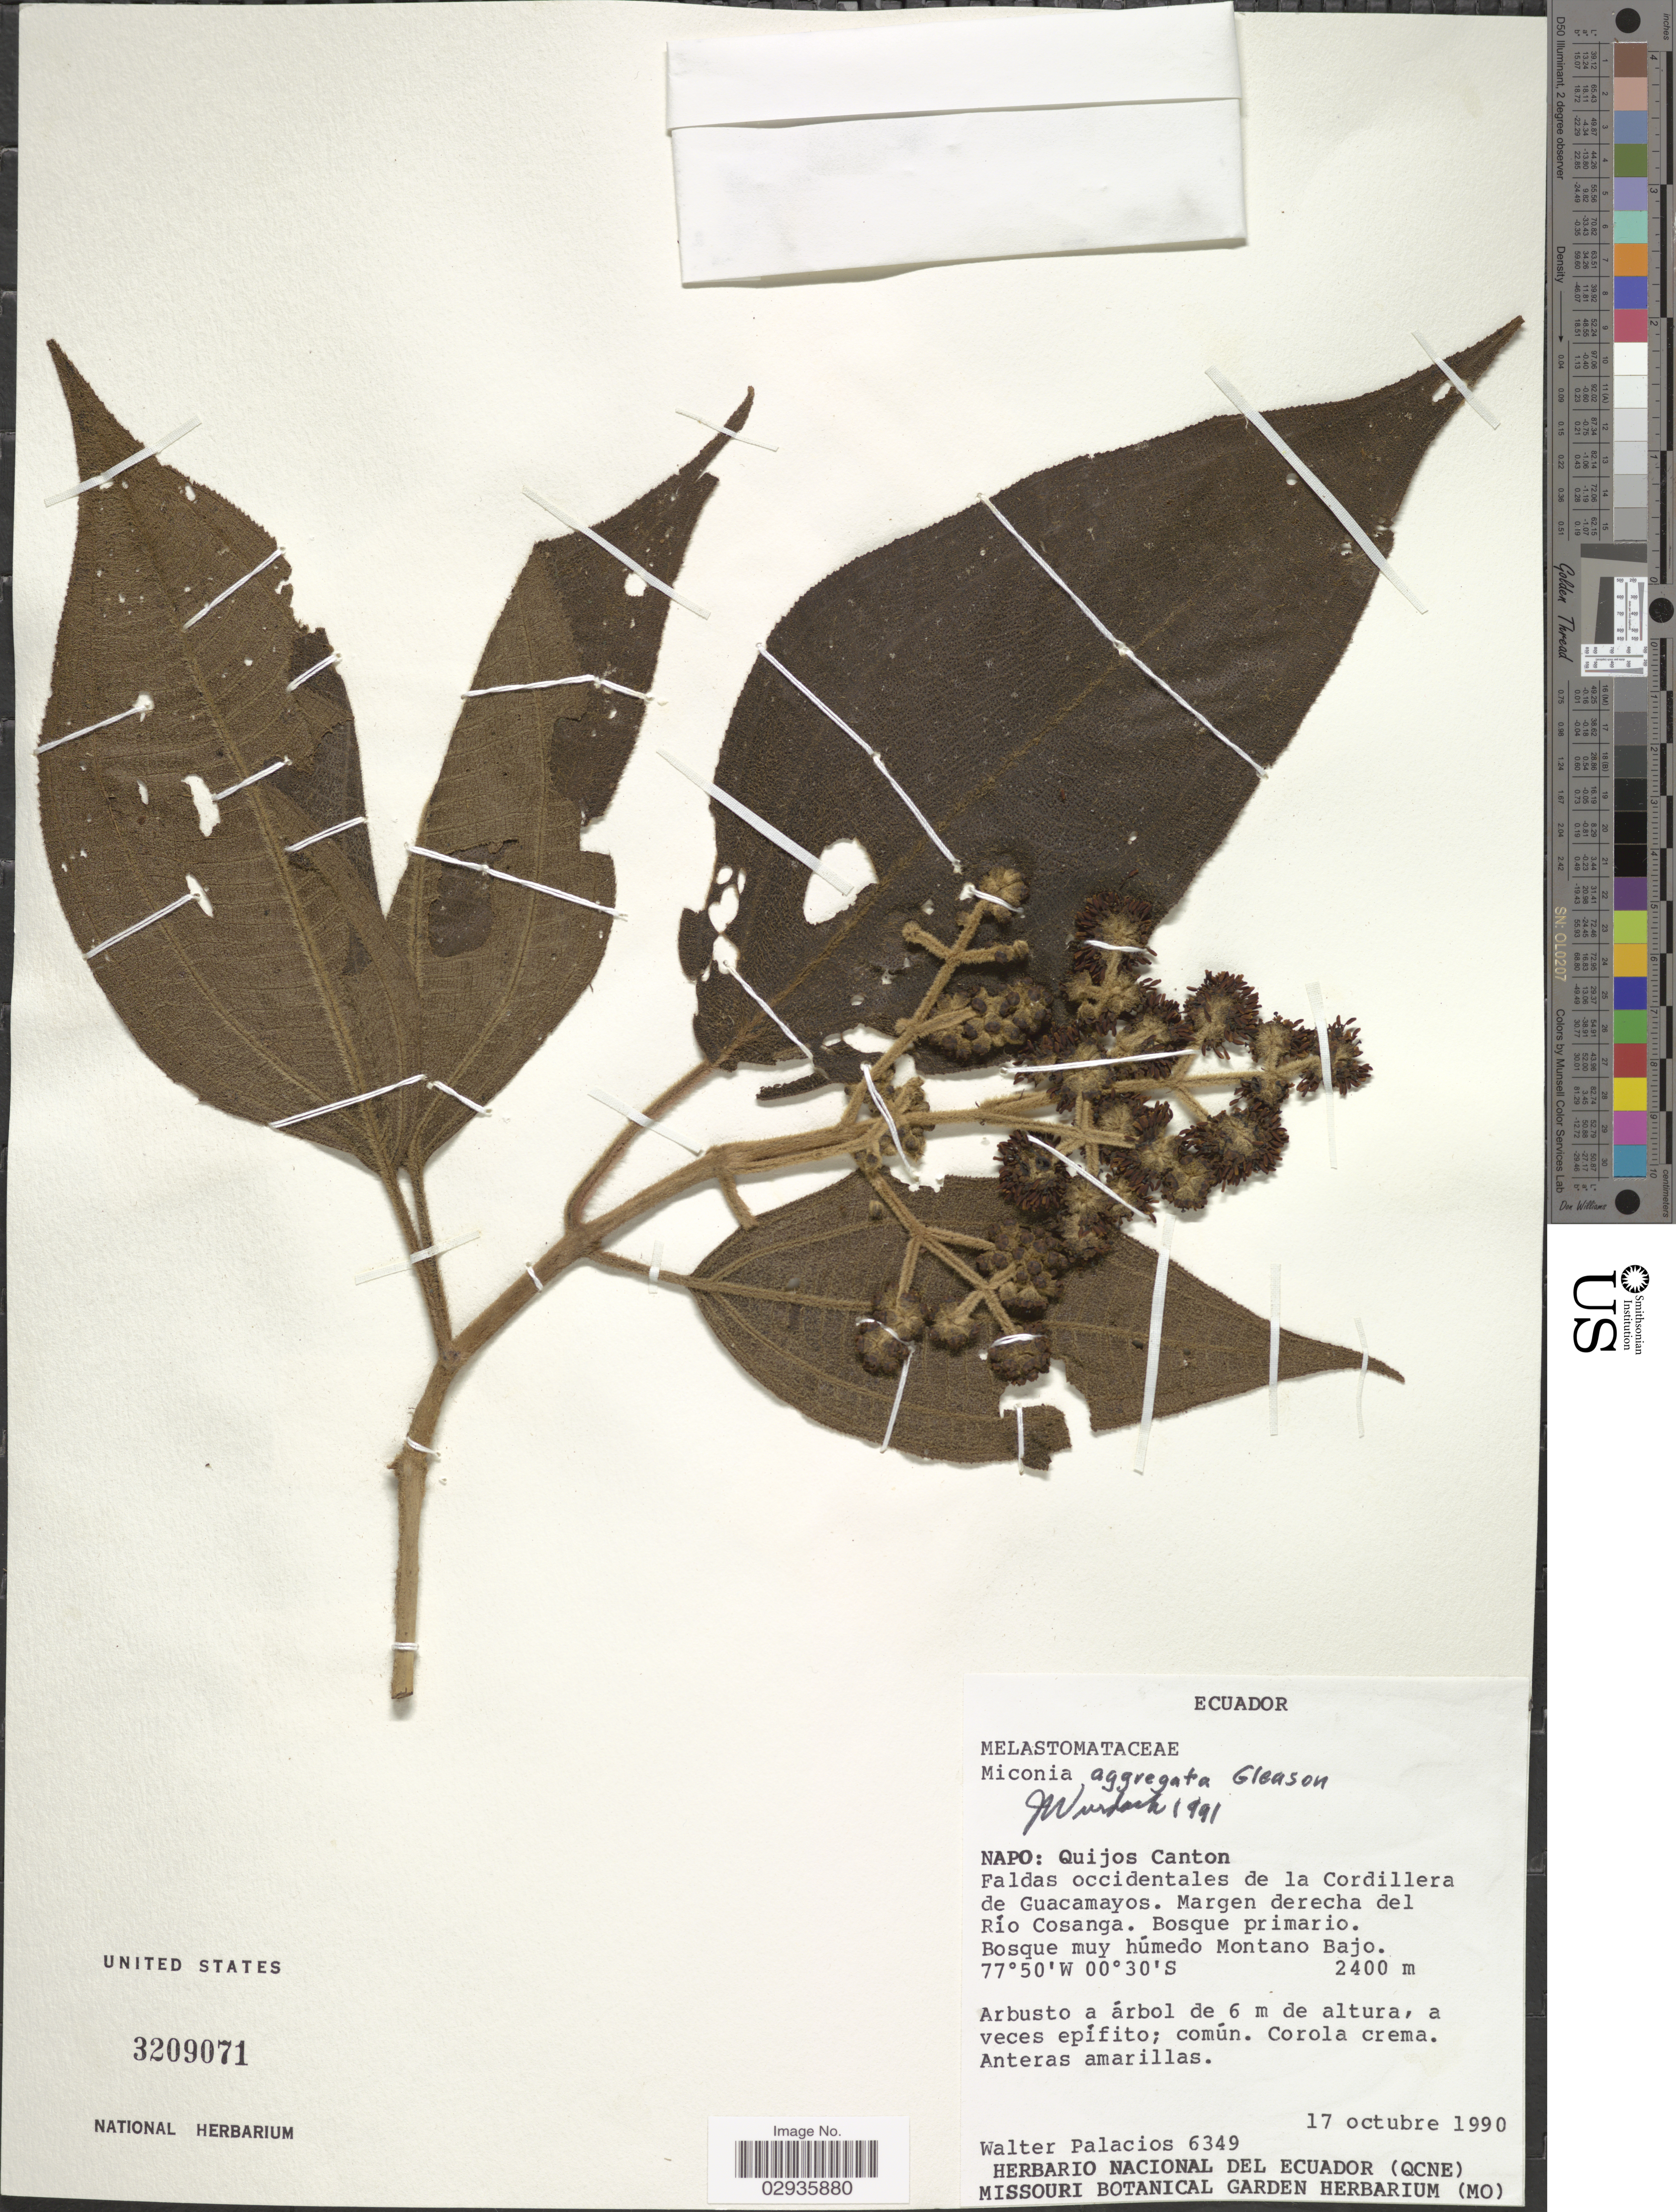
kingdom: Plantae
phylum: Tracheophyta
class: Magnoliopsida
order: Myrtales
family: Melastomataceae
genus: Miconia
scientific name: Miconia aggregata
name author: Gleason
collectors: W. Palacios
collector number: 6349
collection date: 1990-10-17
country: Ecuador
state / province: Napo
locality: Quijos Canton, Faldas occidentales de la Cordillera de Guacamayos. Margen derecha del Río Cosanga.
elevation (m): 2400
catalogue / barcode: US 3209071